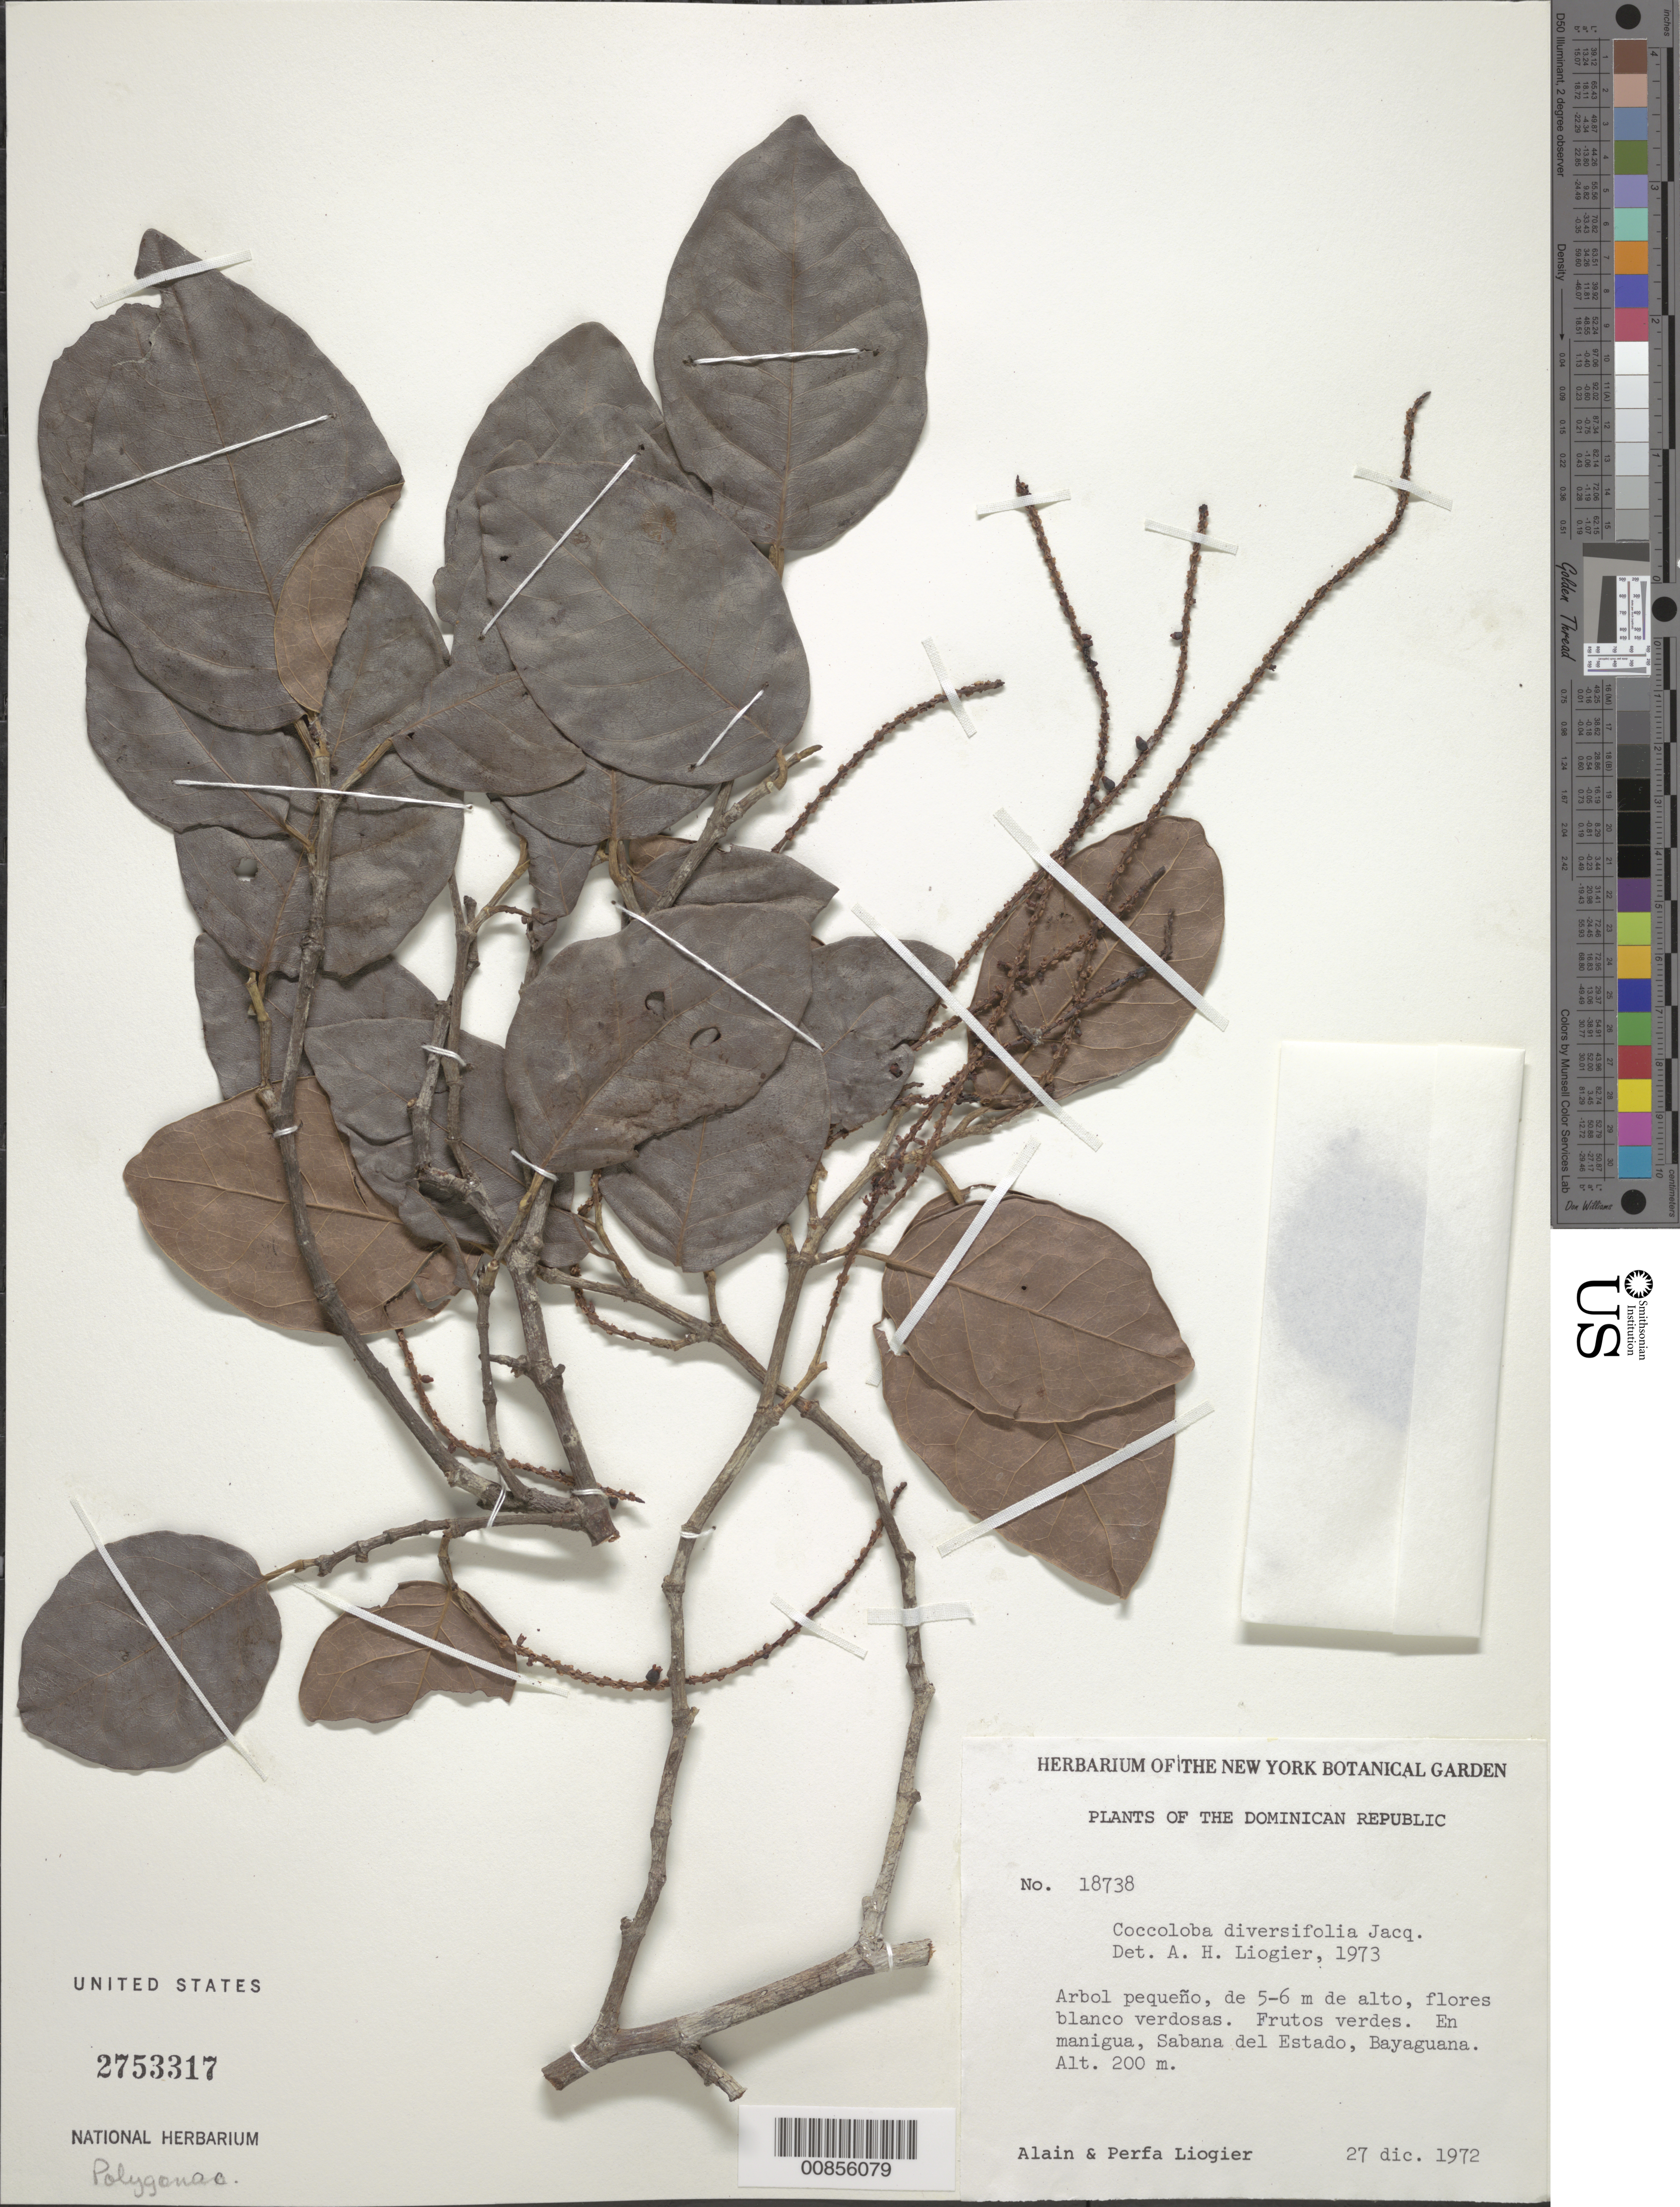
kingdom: Plantae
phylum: Tracheophyta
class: Magnoliopsida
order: Caryophyllales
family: Polygonaceae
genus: Coccoloba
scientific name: Coccoloba diversifolia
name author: Jacq.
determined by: Liogier, Alain H.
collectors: A. H. Liogier & M. P. Liogier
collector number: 18738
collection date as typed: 27 Dec 1972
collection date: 1972-12-27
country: Dominican Republic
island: Hispaniola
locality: Sabana del Estado, Bayaguana.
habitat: En manigua.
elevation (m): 200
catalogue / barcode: US 2753317